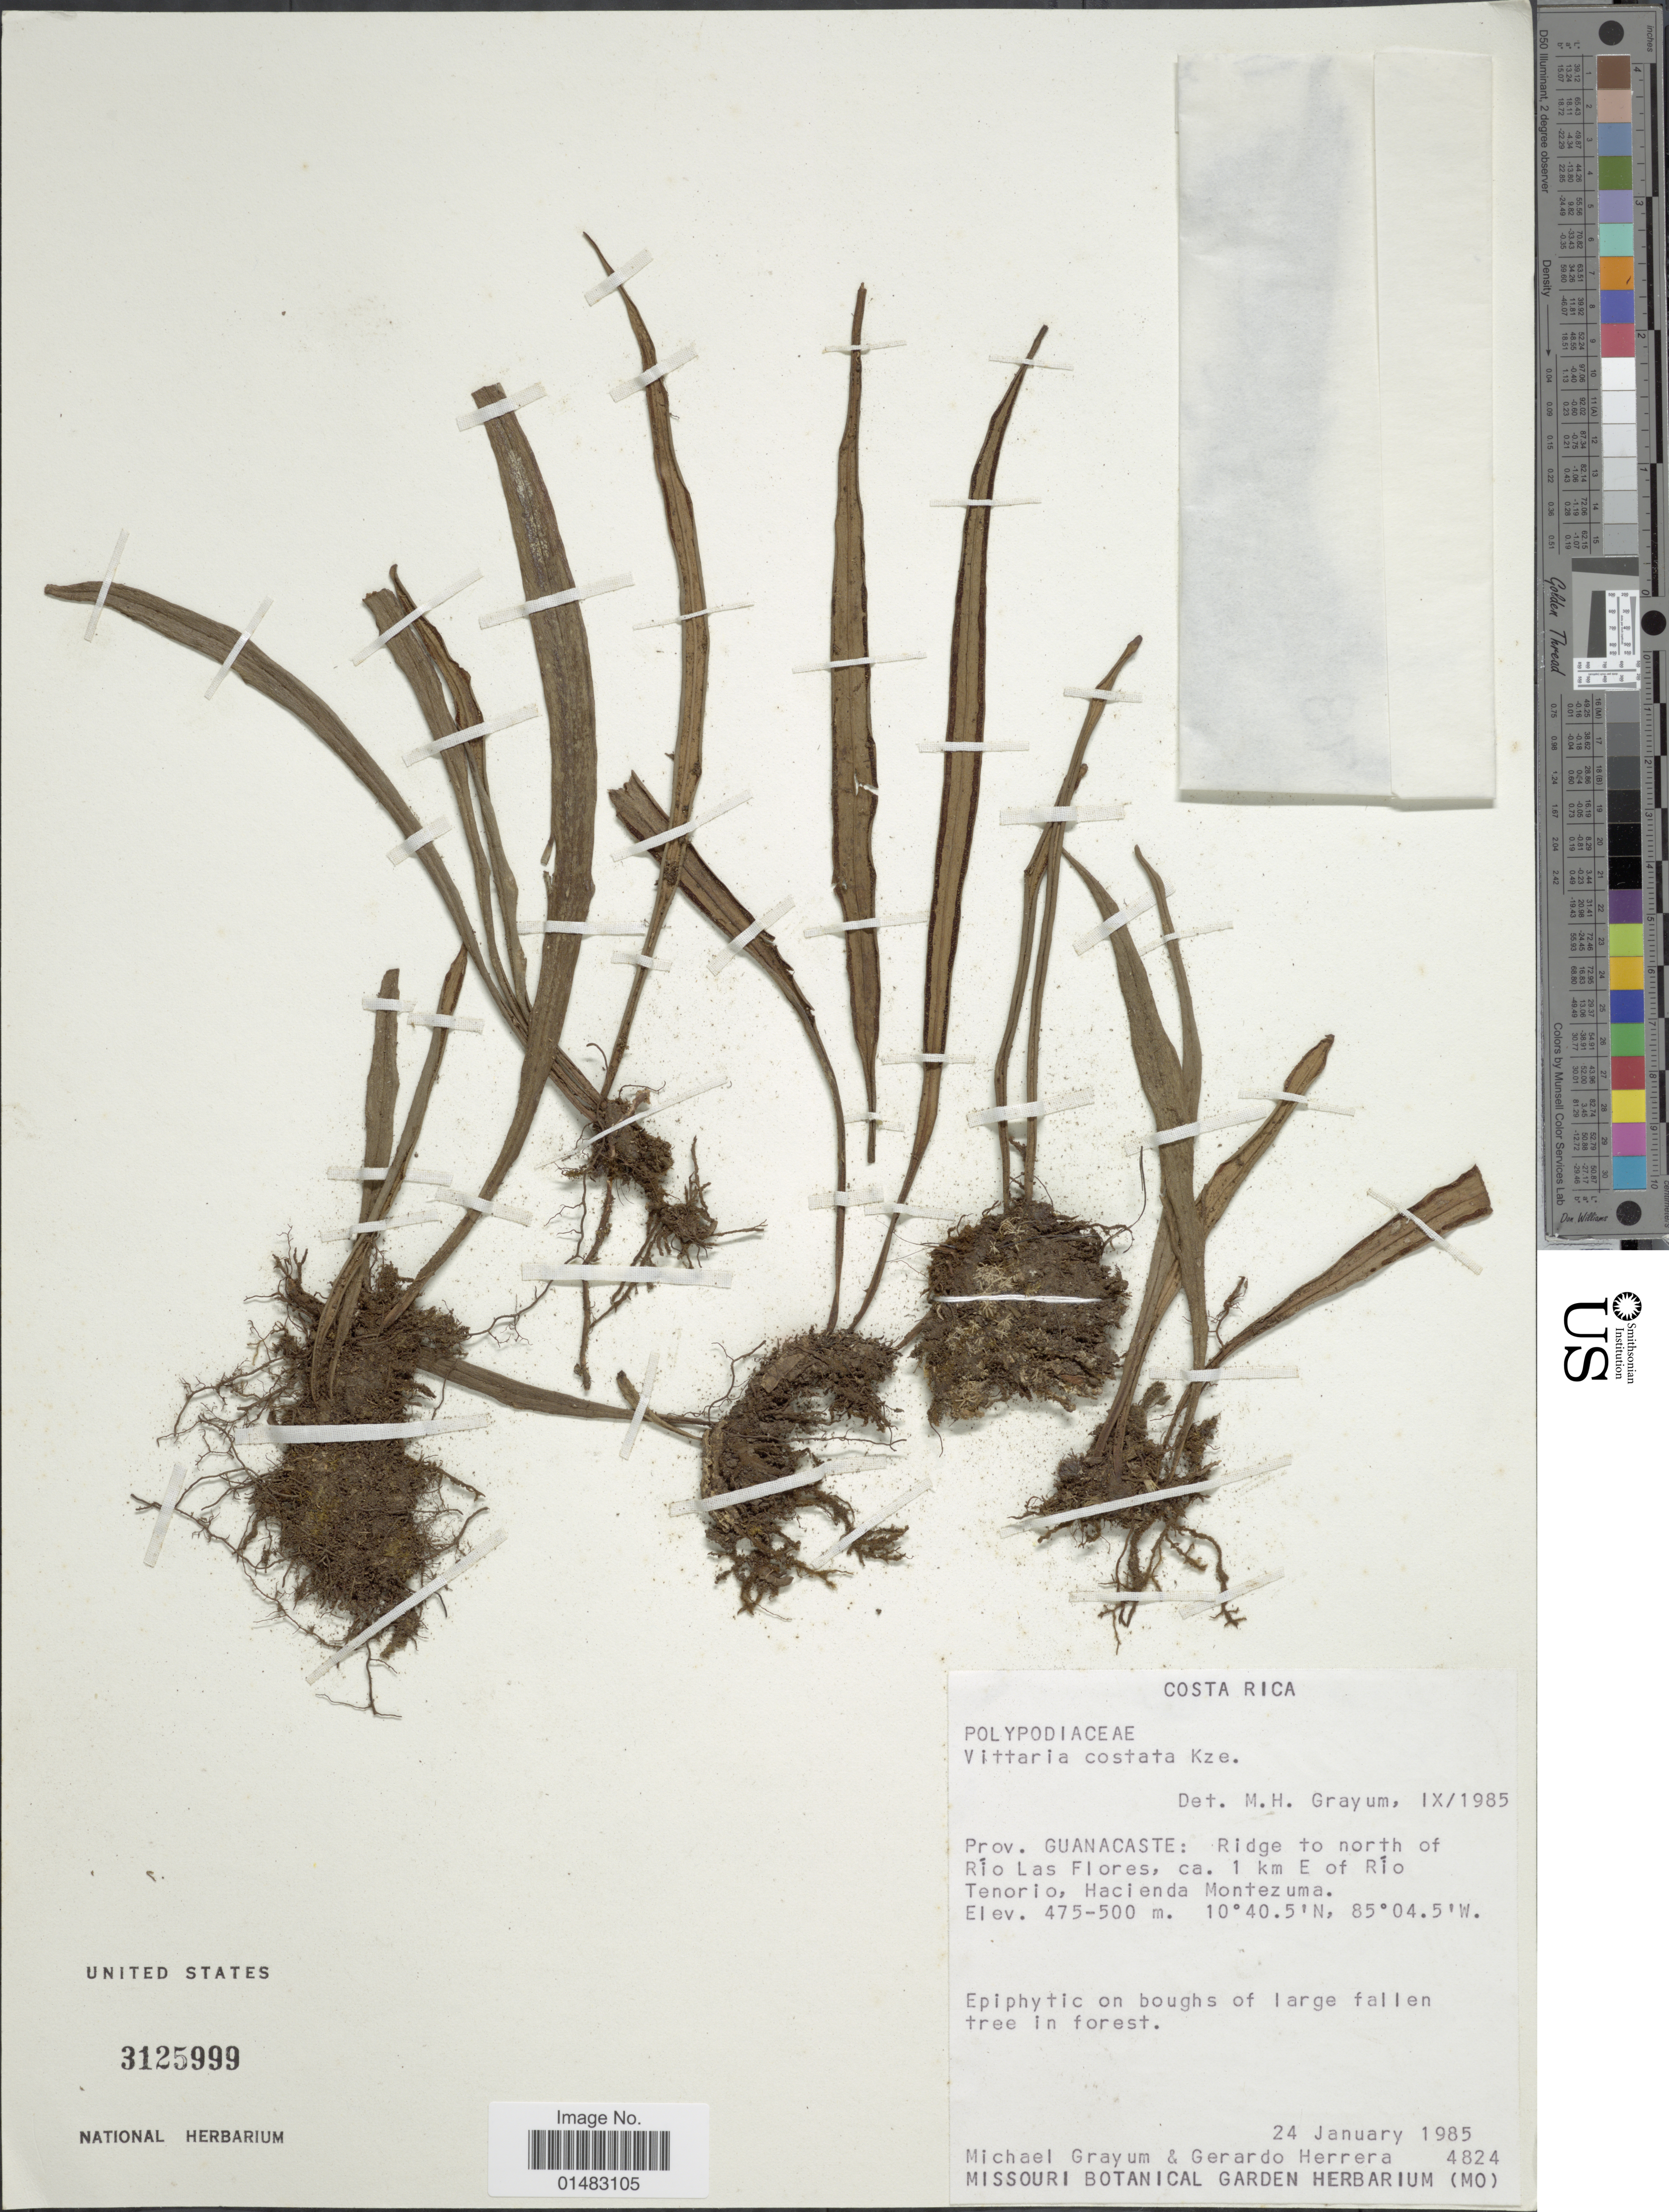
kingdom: Plantae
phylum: Tracheophyta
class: Polypodiopsida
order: Polypodiales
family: Pteridaceae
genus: Ananthacorus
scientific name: Ananthacorus angustifolius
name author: (Sw.) Underw. & Maxon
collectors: M. H. Grayum & G. Herrera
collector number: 4824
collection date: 1985-01-24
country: Costa Rica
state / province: Guanacaste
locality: Ridge to north of Rio Las Flores, ca. 1 km E of Rio Tenorio, Hacienda Montezuma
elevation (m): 475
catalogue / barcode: US 3125999